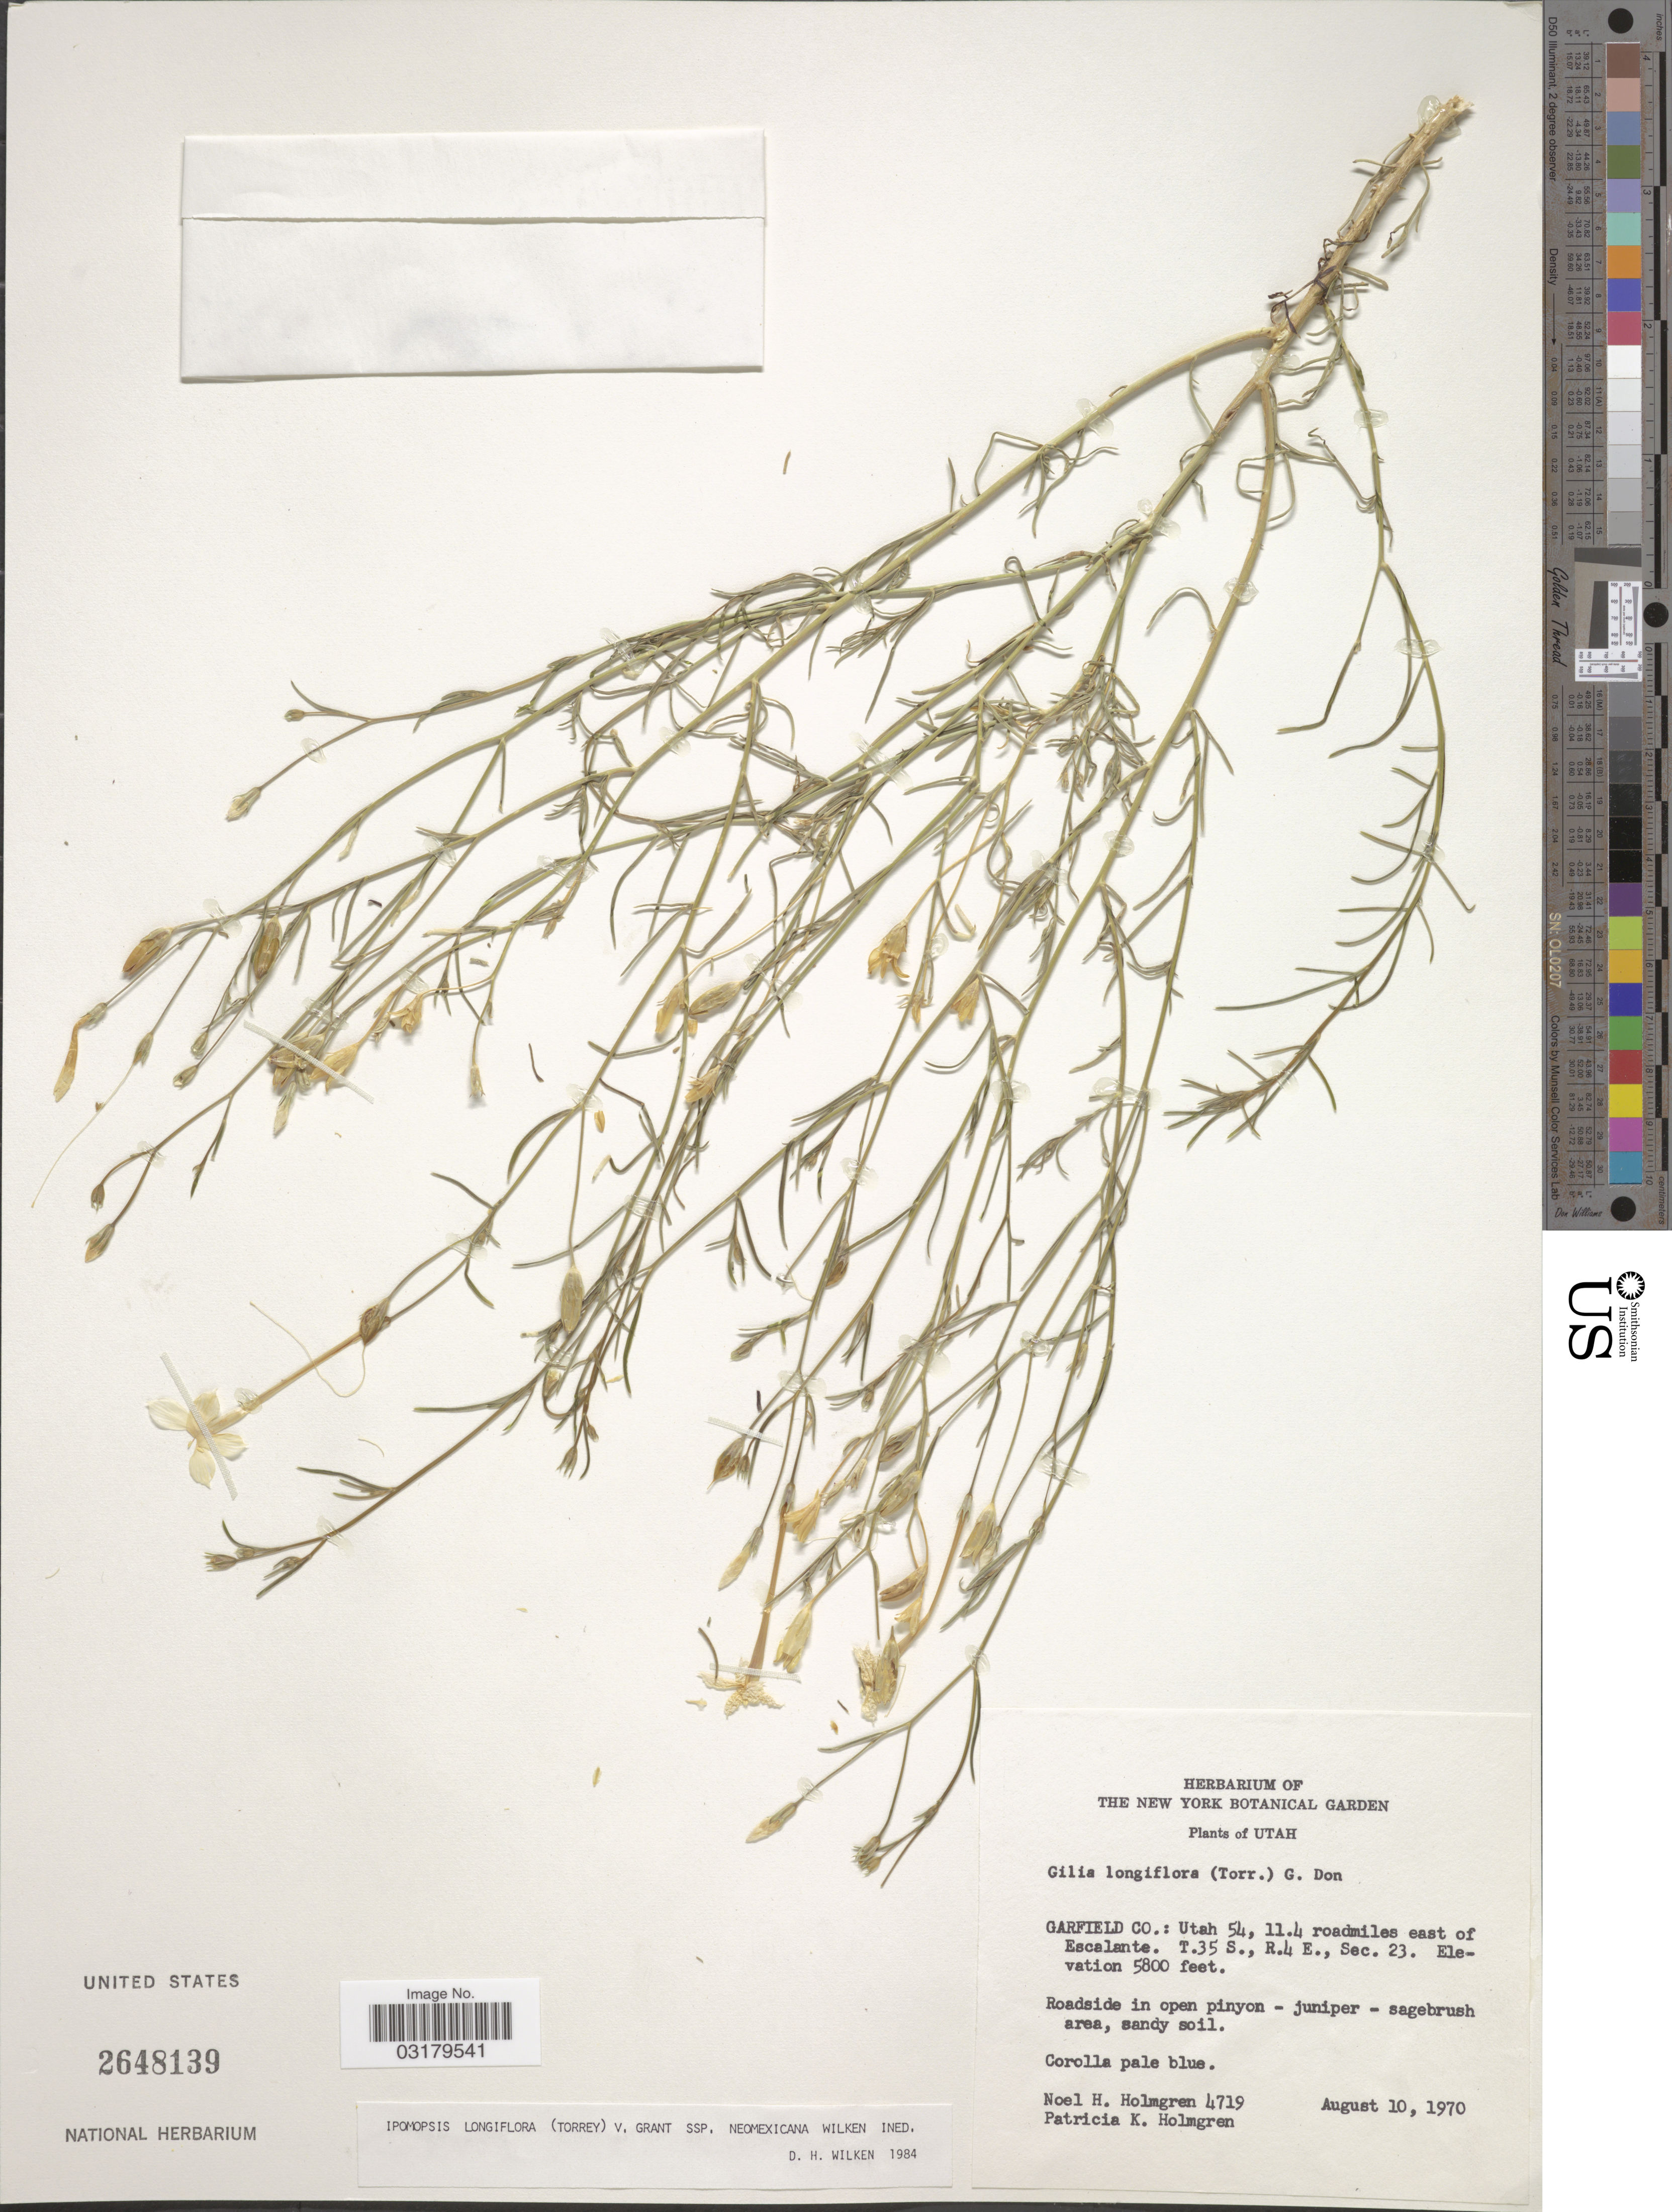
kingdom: Plantae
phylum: Tracheophyta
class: Magnoliopsida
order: Ericales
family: Polemoniaceae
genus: Ipomopsis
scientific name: Ipomopsis longiflora subsp. neomexicana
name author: (Torr.) V.E. Grant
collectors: N. H. Holmgren & P. K. Holmgren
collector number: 4719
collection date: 1970-08-10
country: United States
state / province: Utah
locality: Garfield Co.: Utah 54, 11.4 roadmiles east of Escalante. T.35 S., R.4 E., Sec. 23.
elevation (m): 1768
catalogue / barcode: US 2648139